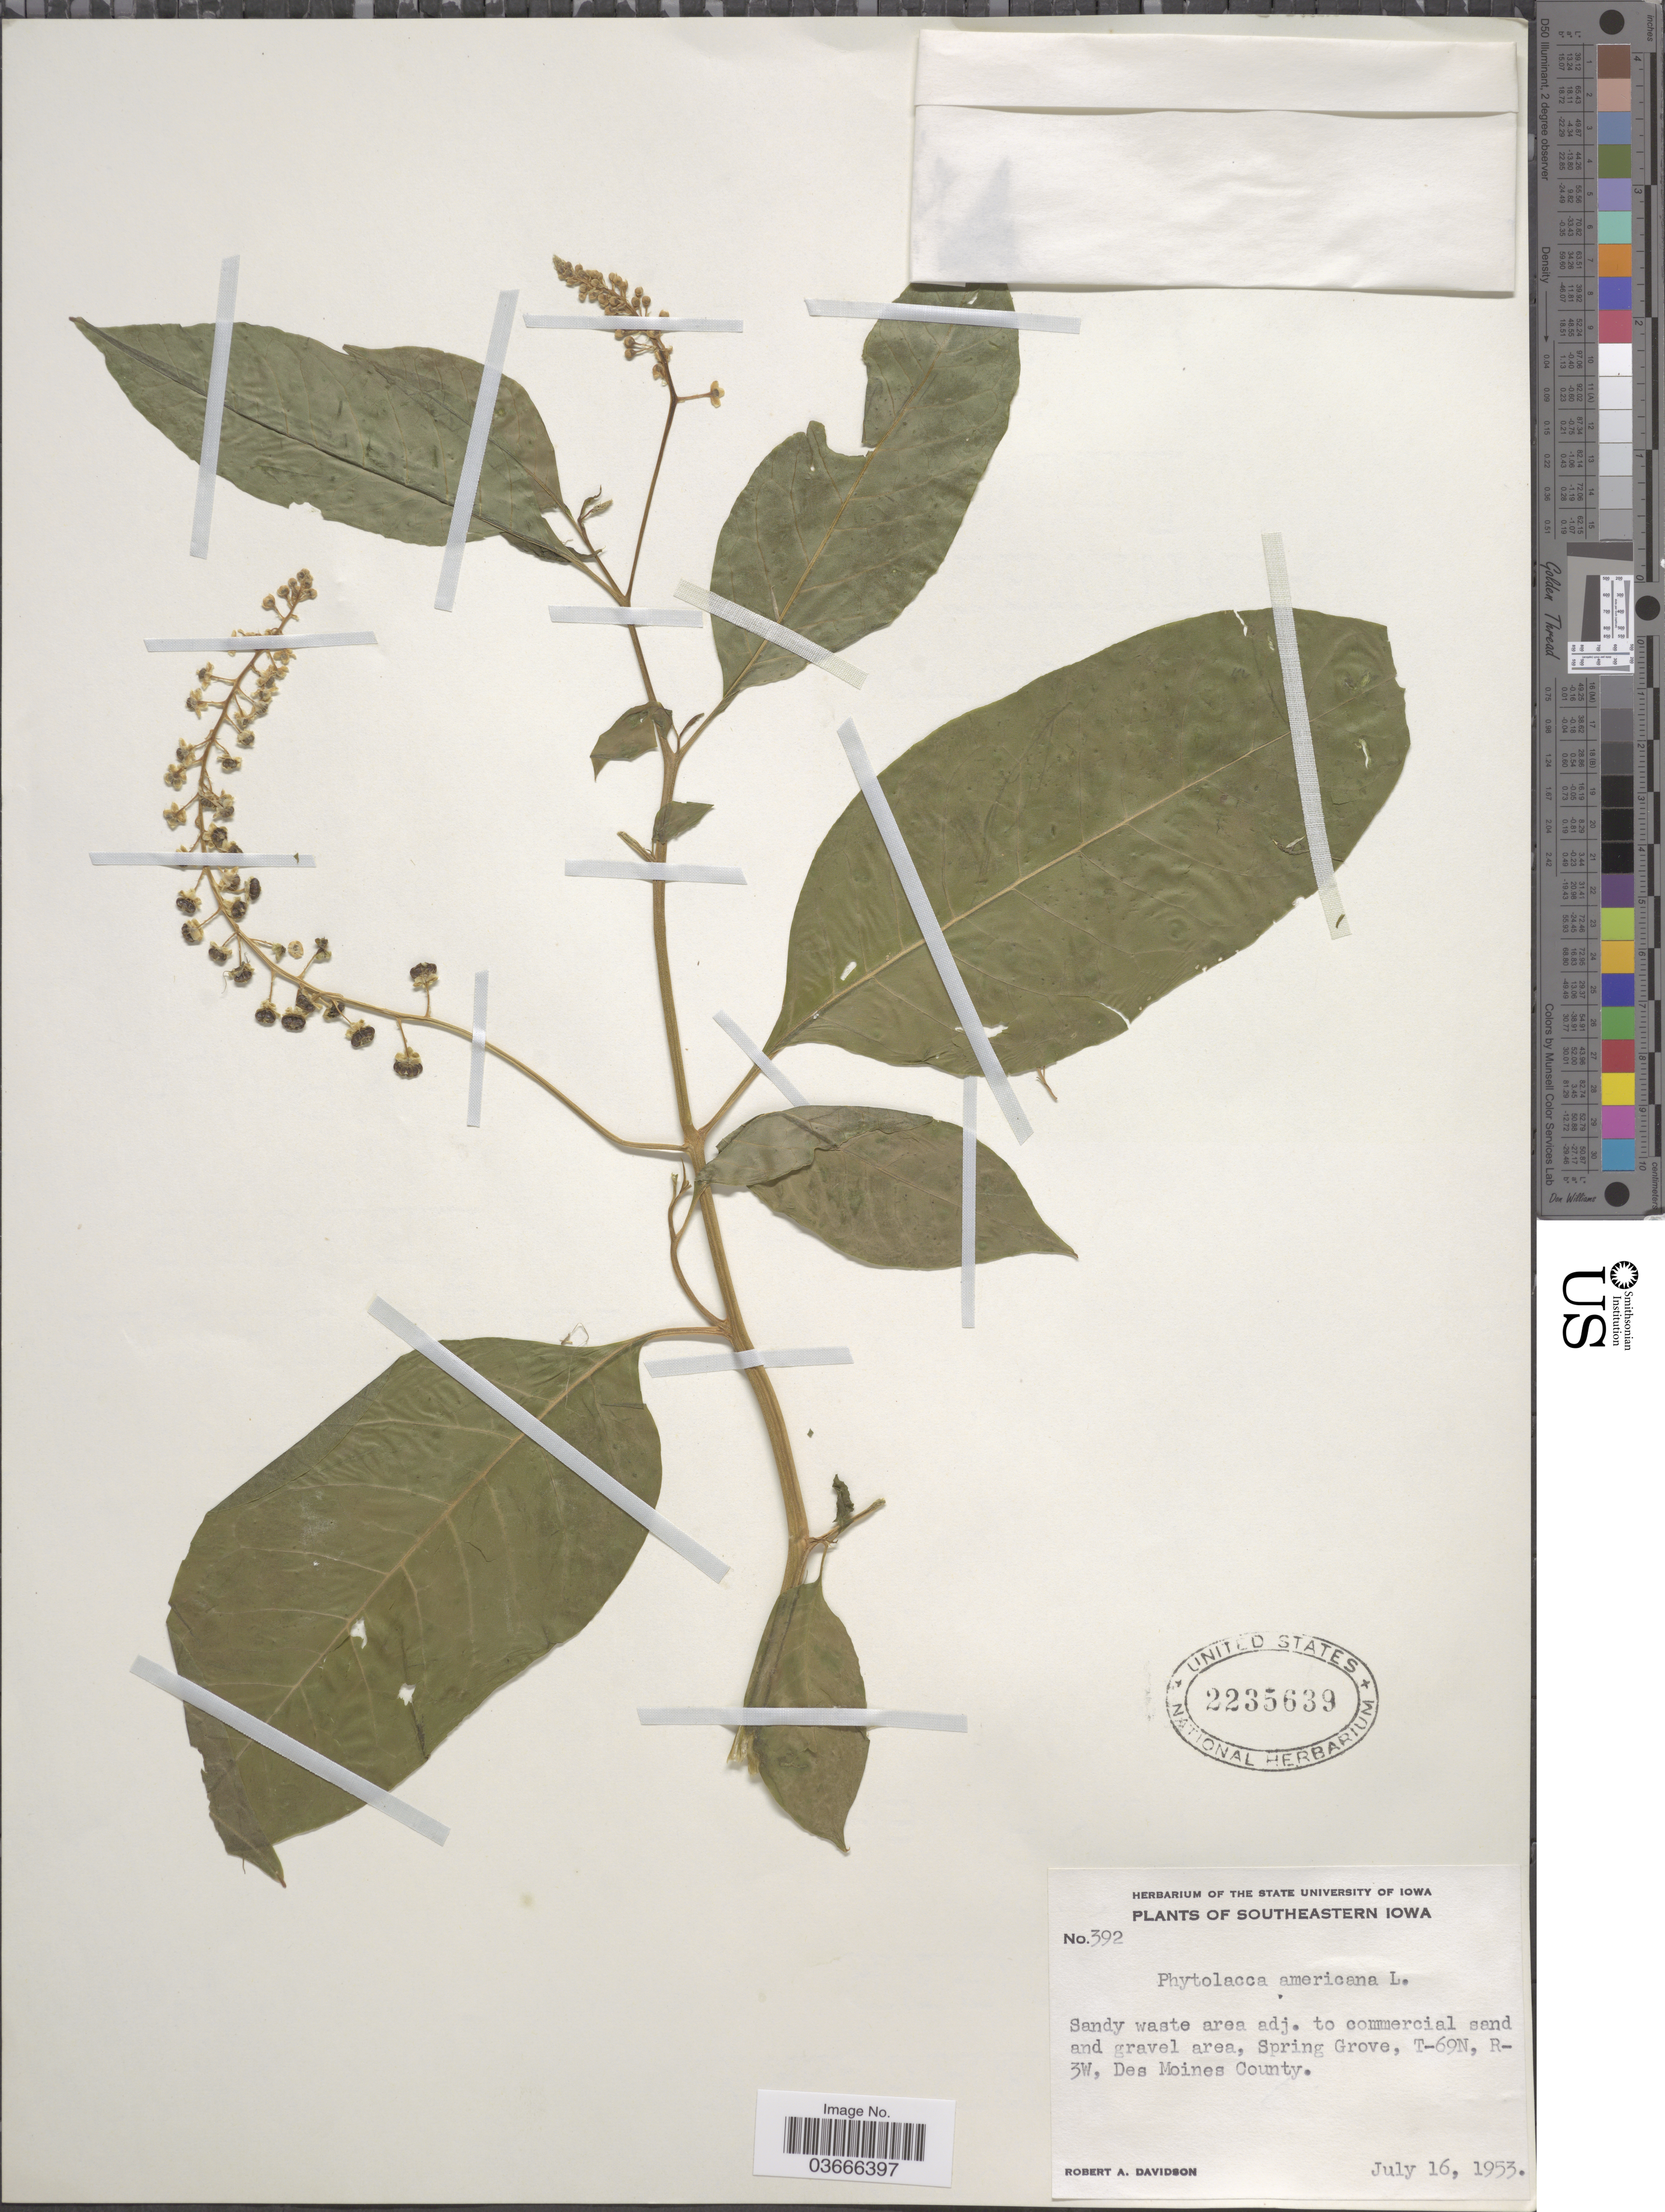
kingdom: Plantae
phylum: Tracheophyta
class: Magnoliopsida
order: Caryophyllales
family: Phytolaccaceae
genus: Phytolacca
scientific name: Phytolacca americana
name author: L.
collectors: R. A. Davidson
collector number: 392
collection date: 1953-07-16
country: United States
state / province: Iowa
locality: Southeastern Iowa. Spring Grove, T-69N, R-3W, Des Moines County.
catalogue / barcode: US 2235639